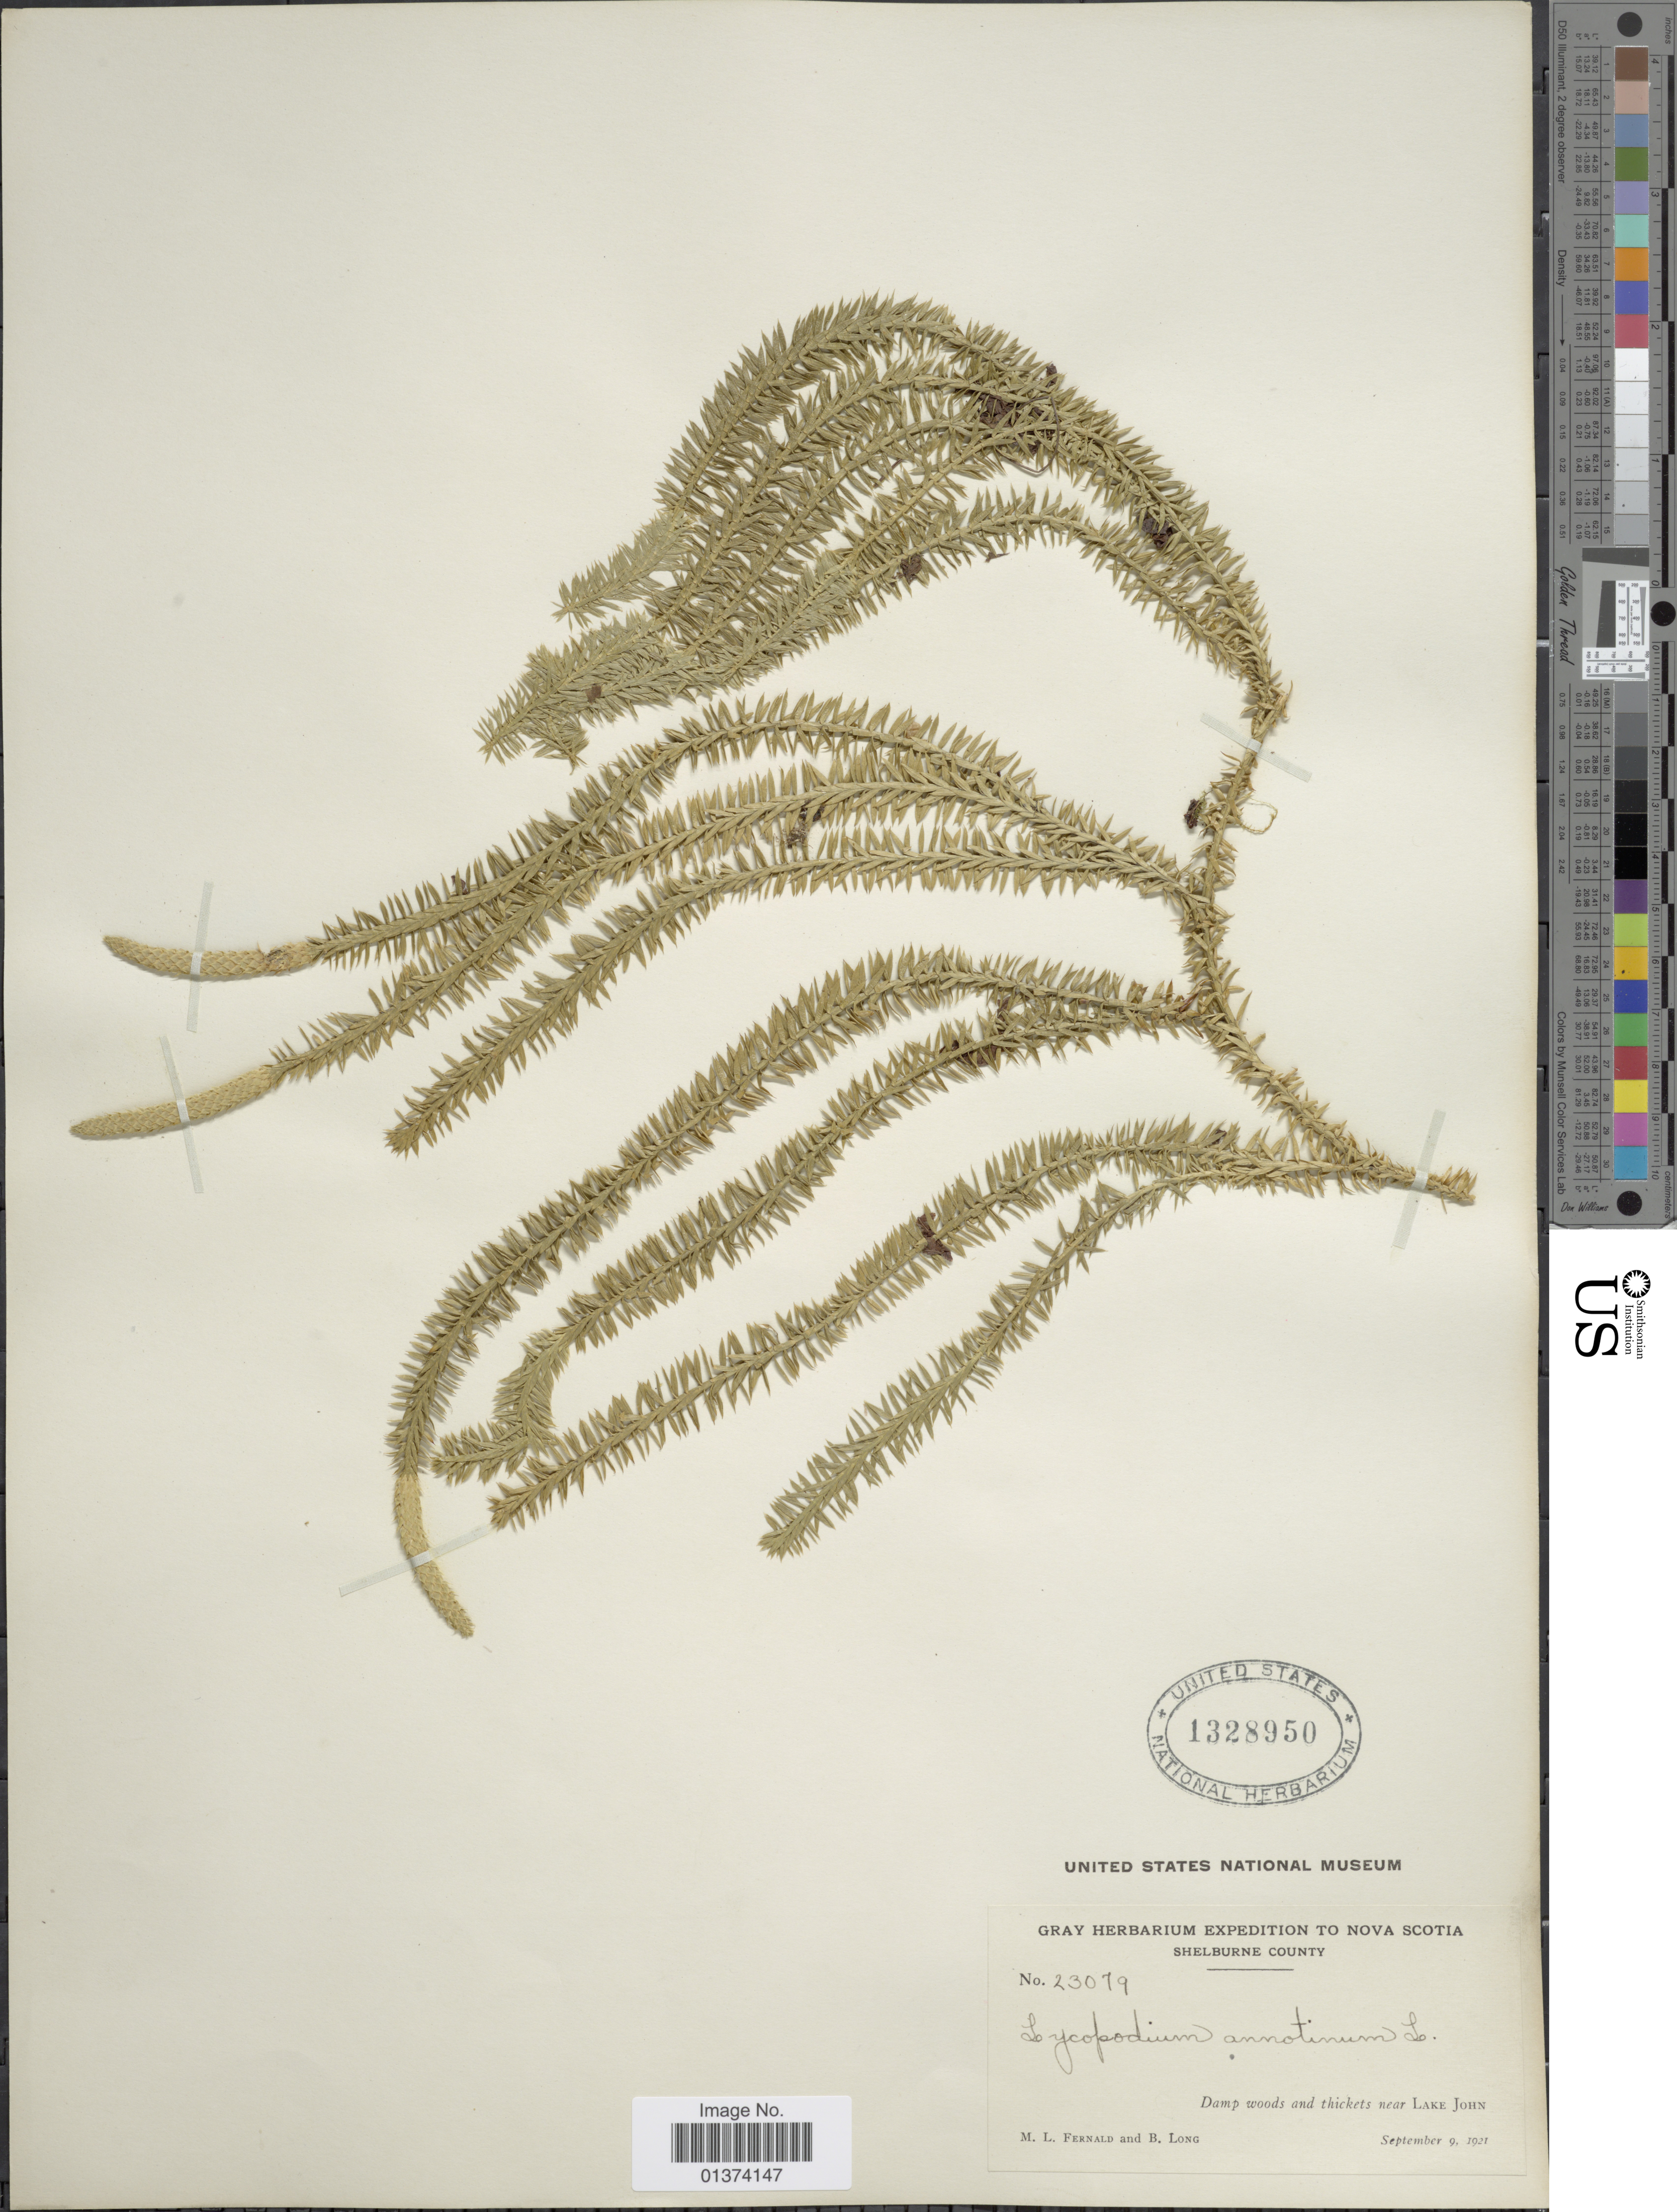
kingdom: Plantae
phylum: Tracheophyta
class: Lycopodiopsida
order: Lycopodiales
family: Lycopodiaceae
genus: Spinulum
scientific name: Spinulum annotinum subsp. annotinum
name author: (L.) A. Haines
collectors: M. L. Fernald & B. Long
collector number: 23079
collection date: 1921-09-09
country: Canada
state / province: Nova Scotia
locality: Shelburne County, Damp woods and thickets near Lake John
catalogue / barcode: US 1328950